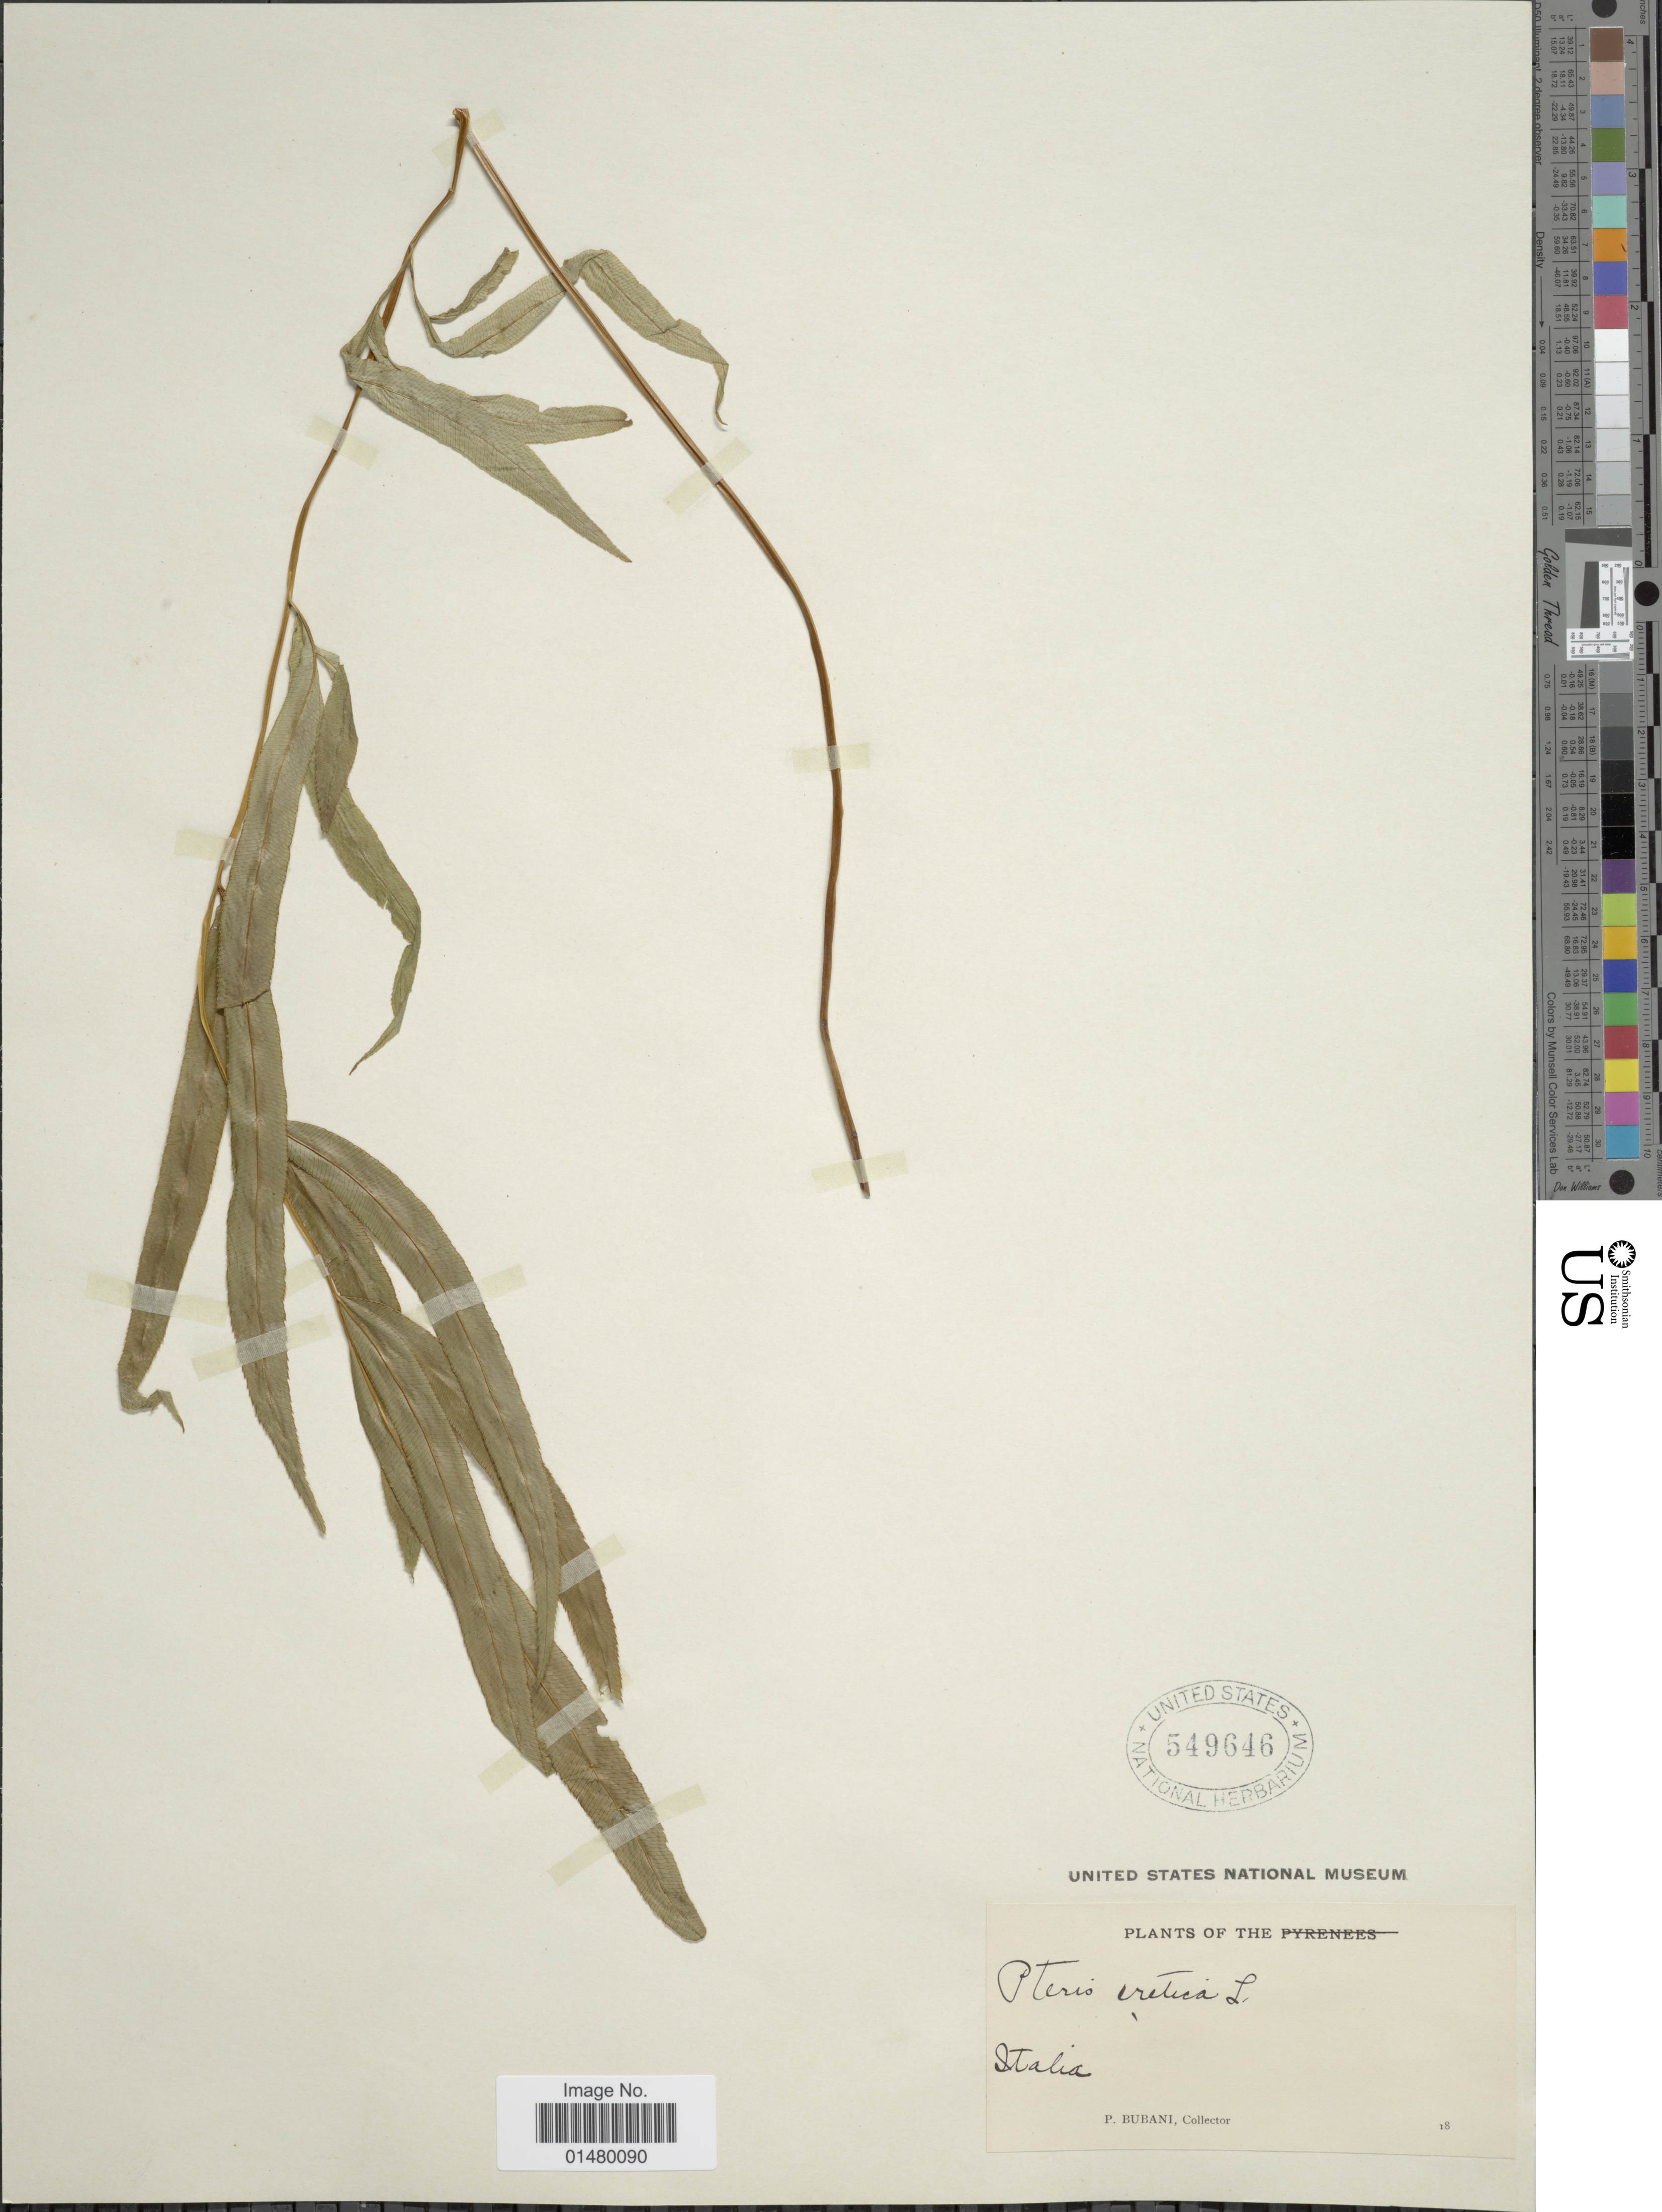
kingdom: Plantae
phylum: Tracheophyta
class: Polypodiopsida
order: Polypodiales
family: Pteridaceae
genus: Pteris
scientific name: Pteris cretica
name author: L.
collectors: P. Bubani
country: Italy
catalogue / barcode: US 549646